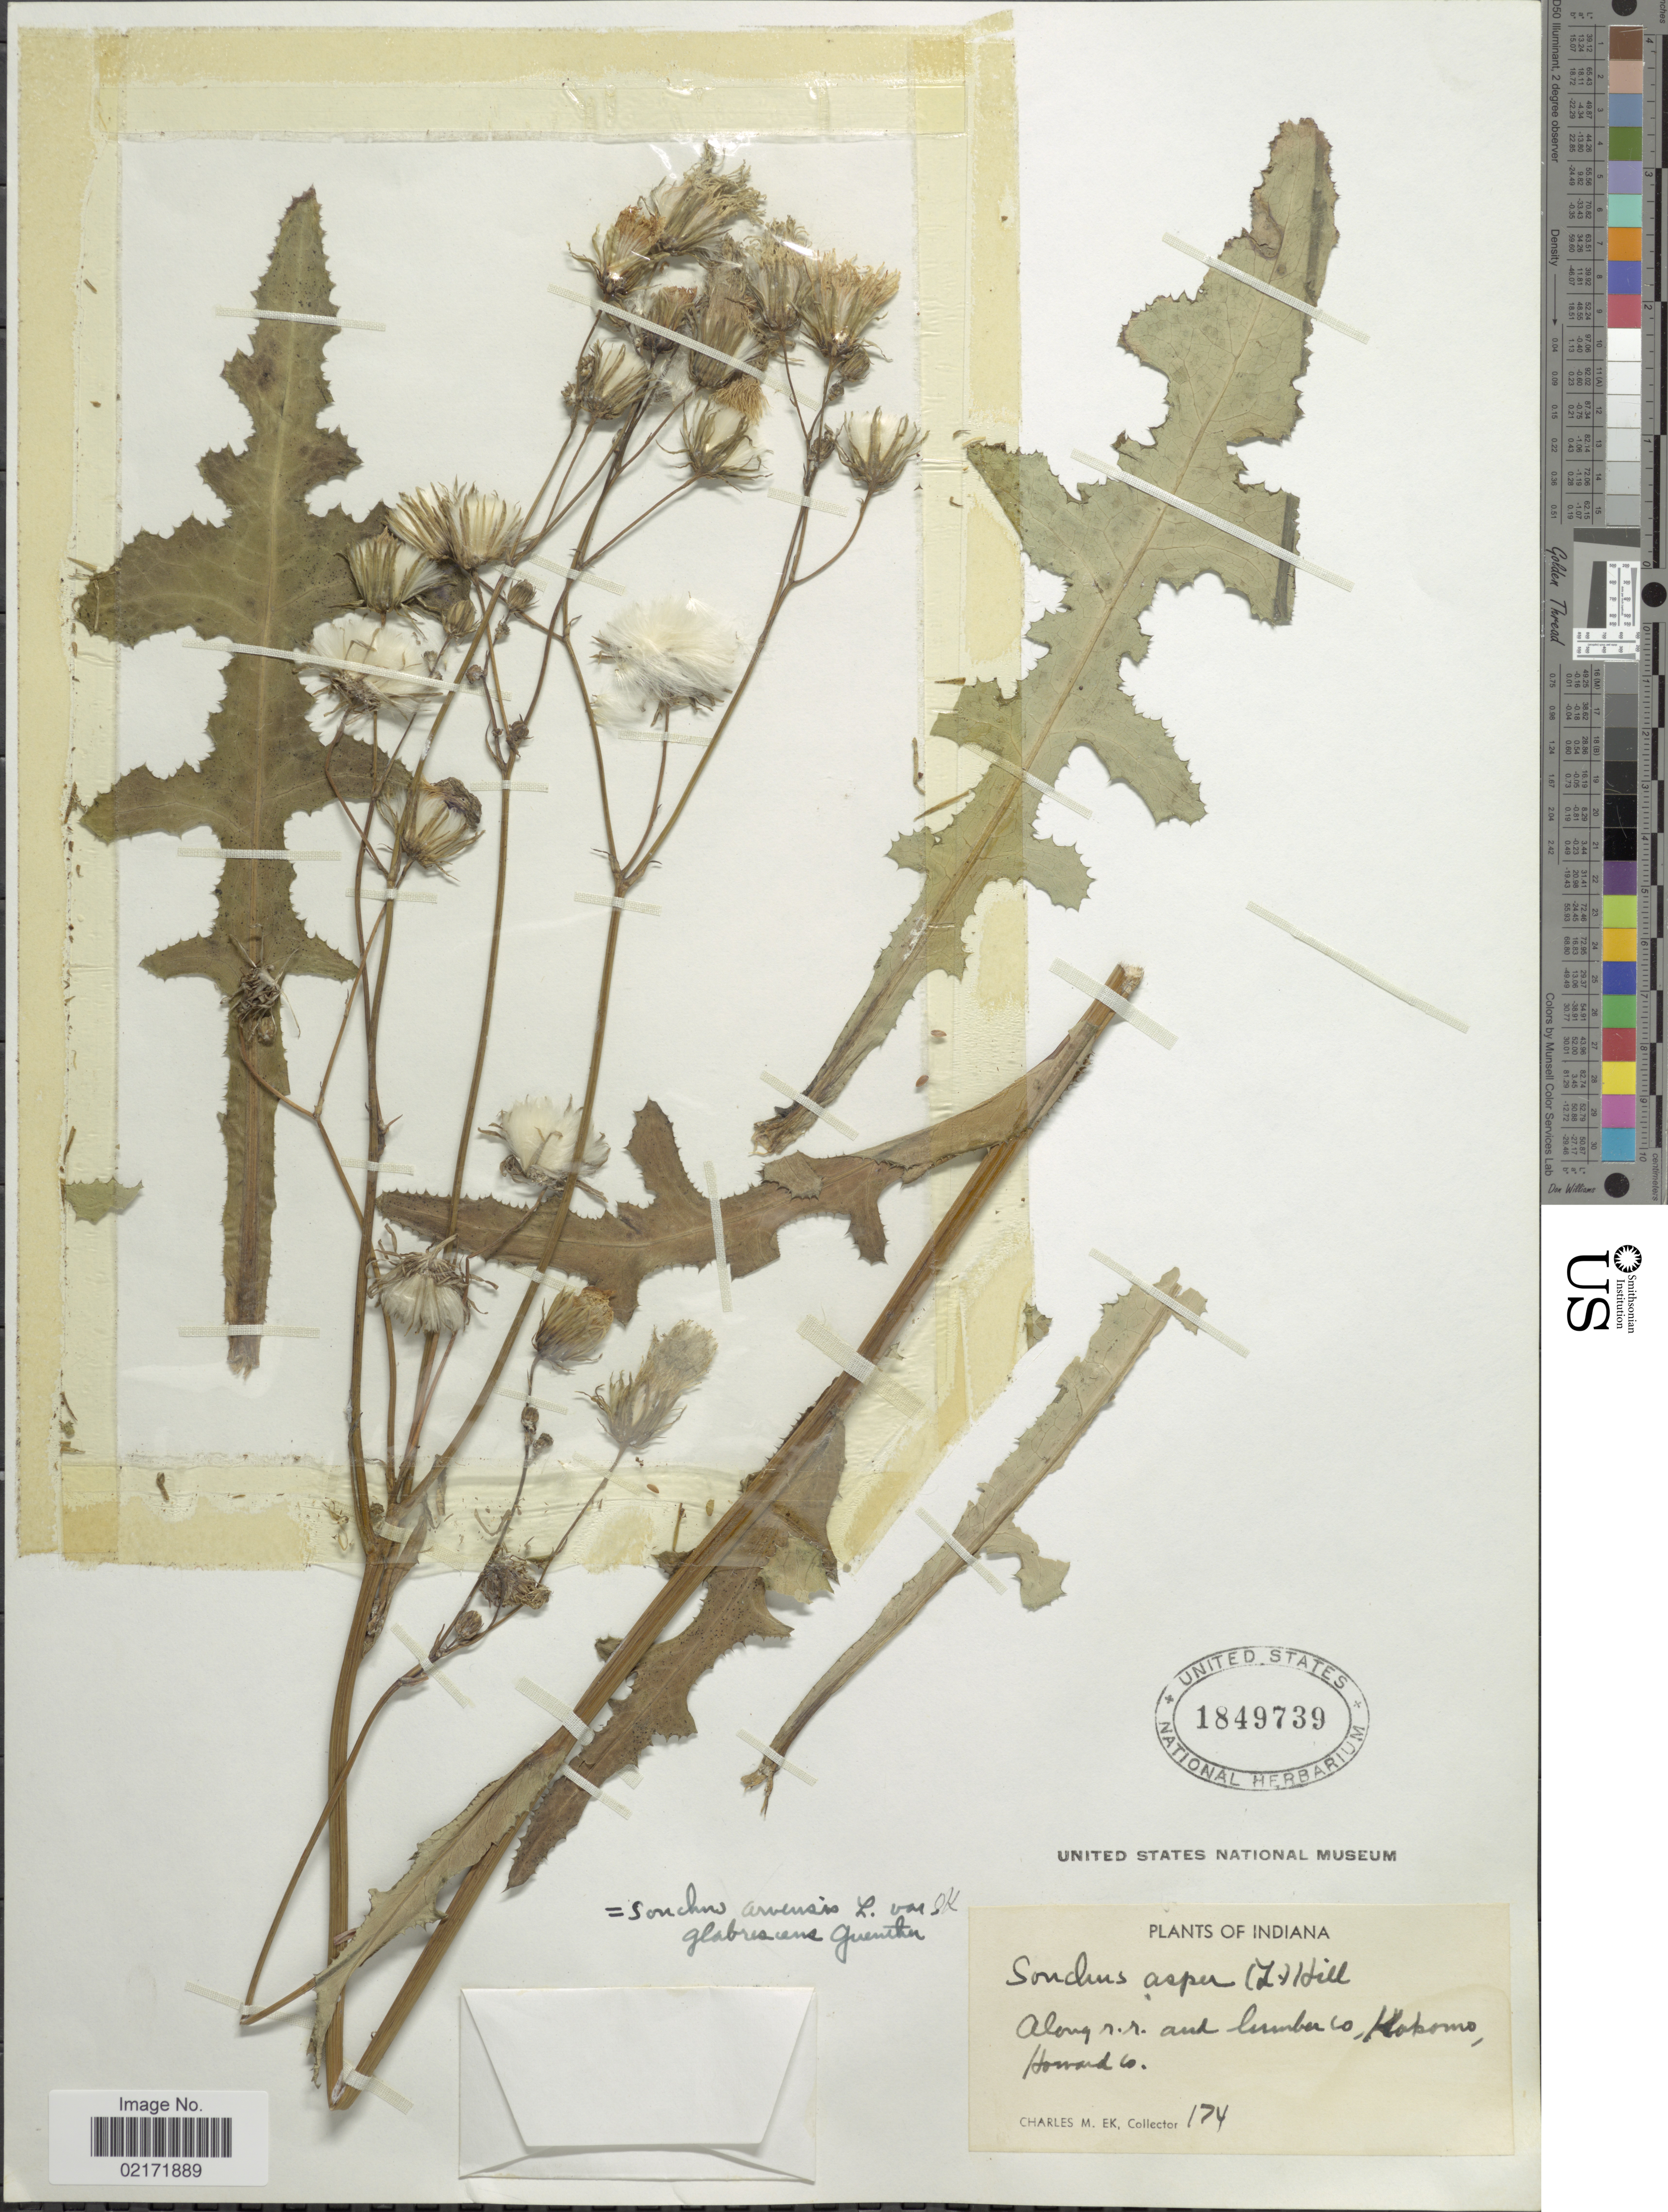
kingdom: Plantae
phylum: Tracheophyta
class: Magnoliopsida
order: Asterales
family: Asteraceae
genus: Sonchus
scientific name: Sonchus arvensis subsp. uliginosus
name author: (M. Bieb.) Nyman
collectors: C. Ek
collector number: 174*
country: United States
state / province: Indiana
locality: Along r.r. and lumber to Kokomo, Howard Co.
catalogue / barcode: US 1849739